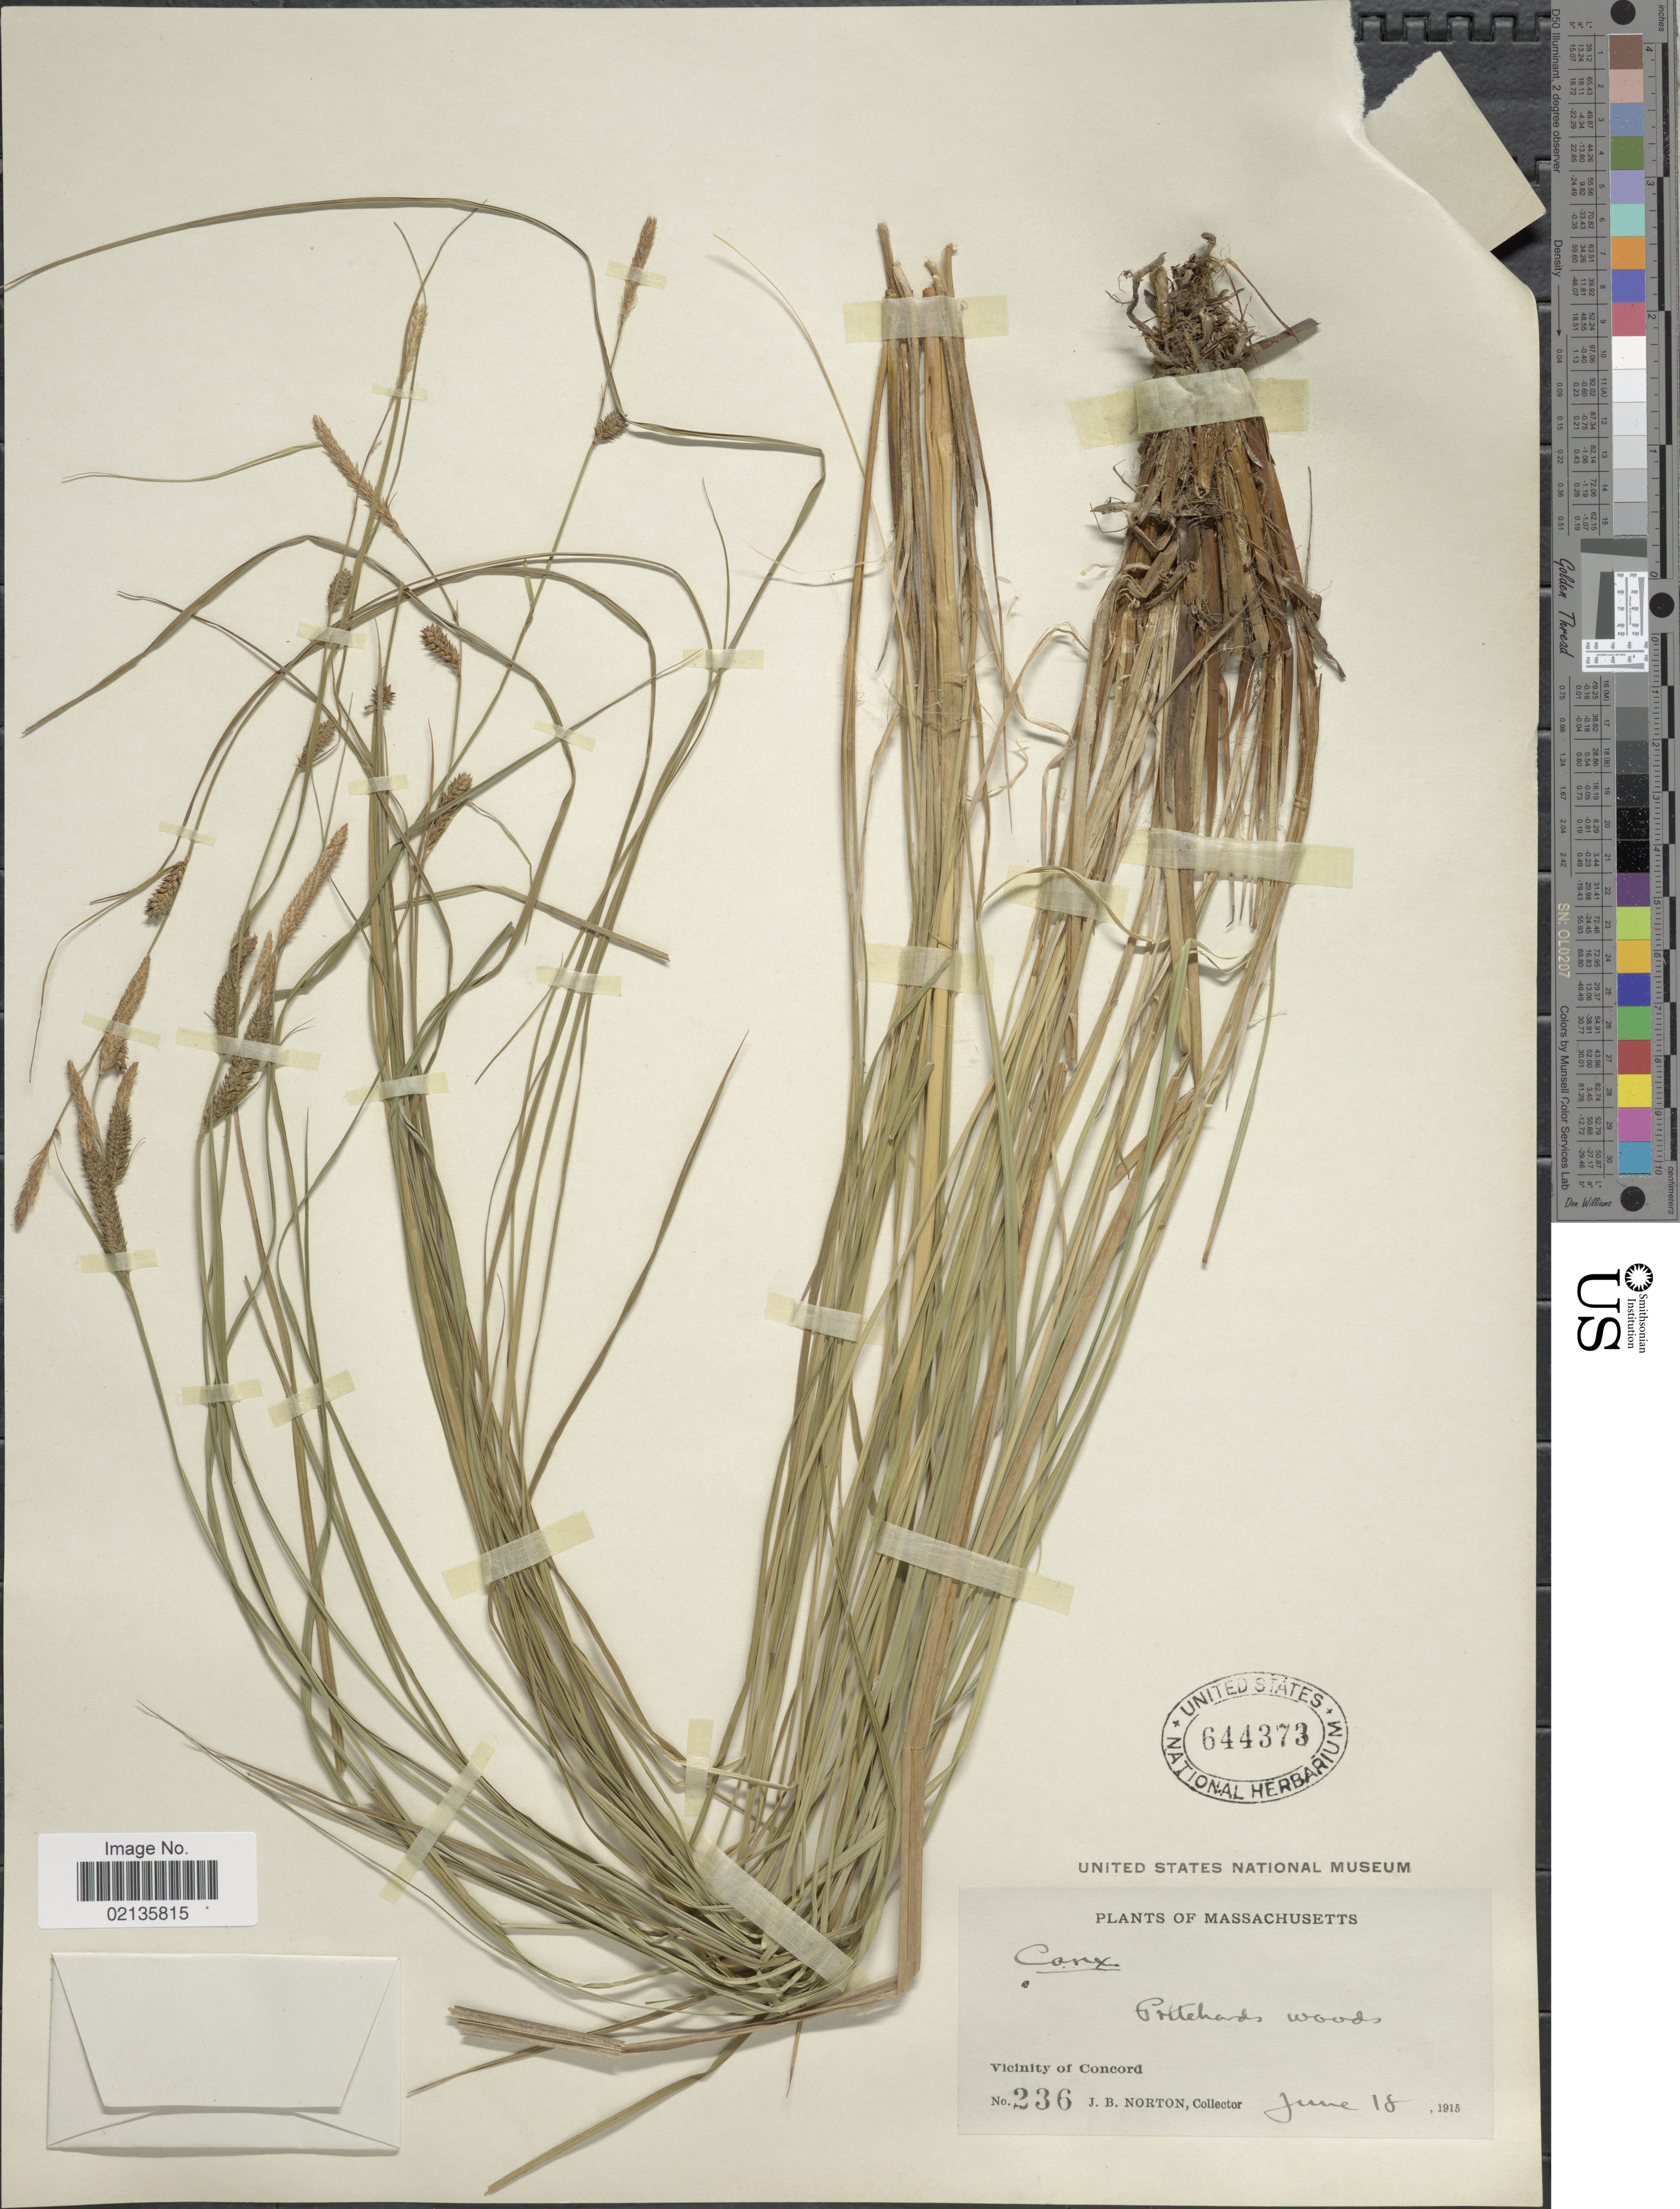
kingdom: Plantae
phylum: Tracheophyta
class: Liliopsida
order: Poales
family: Cyperaceae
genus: Carex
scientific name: Carex stricta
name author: Lam.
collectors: J. B. Norton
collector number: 236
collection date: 1915-06-18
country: United States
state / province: Massachusetts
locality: Vicinity of Concord, Pritchards Woods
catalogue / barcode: US 644373